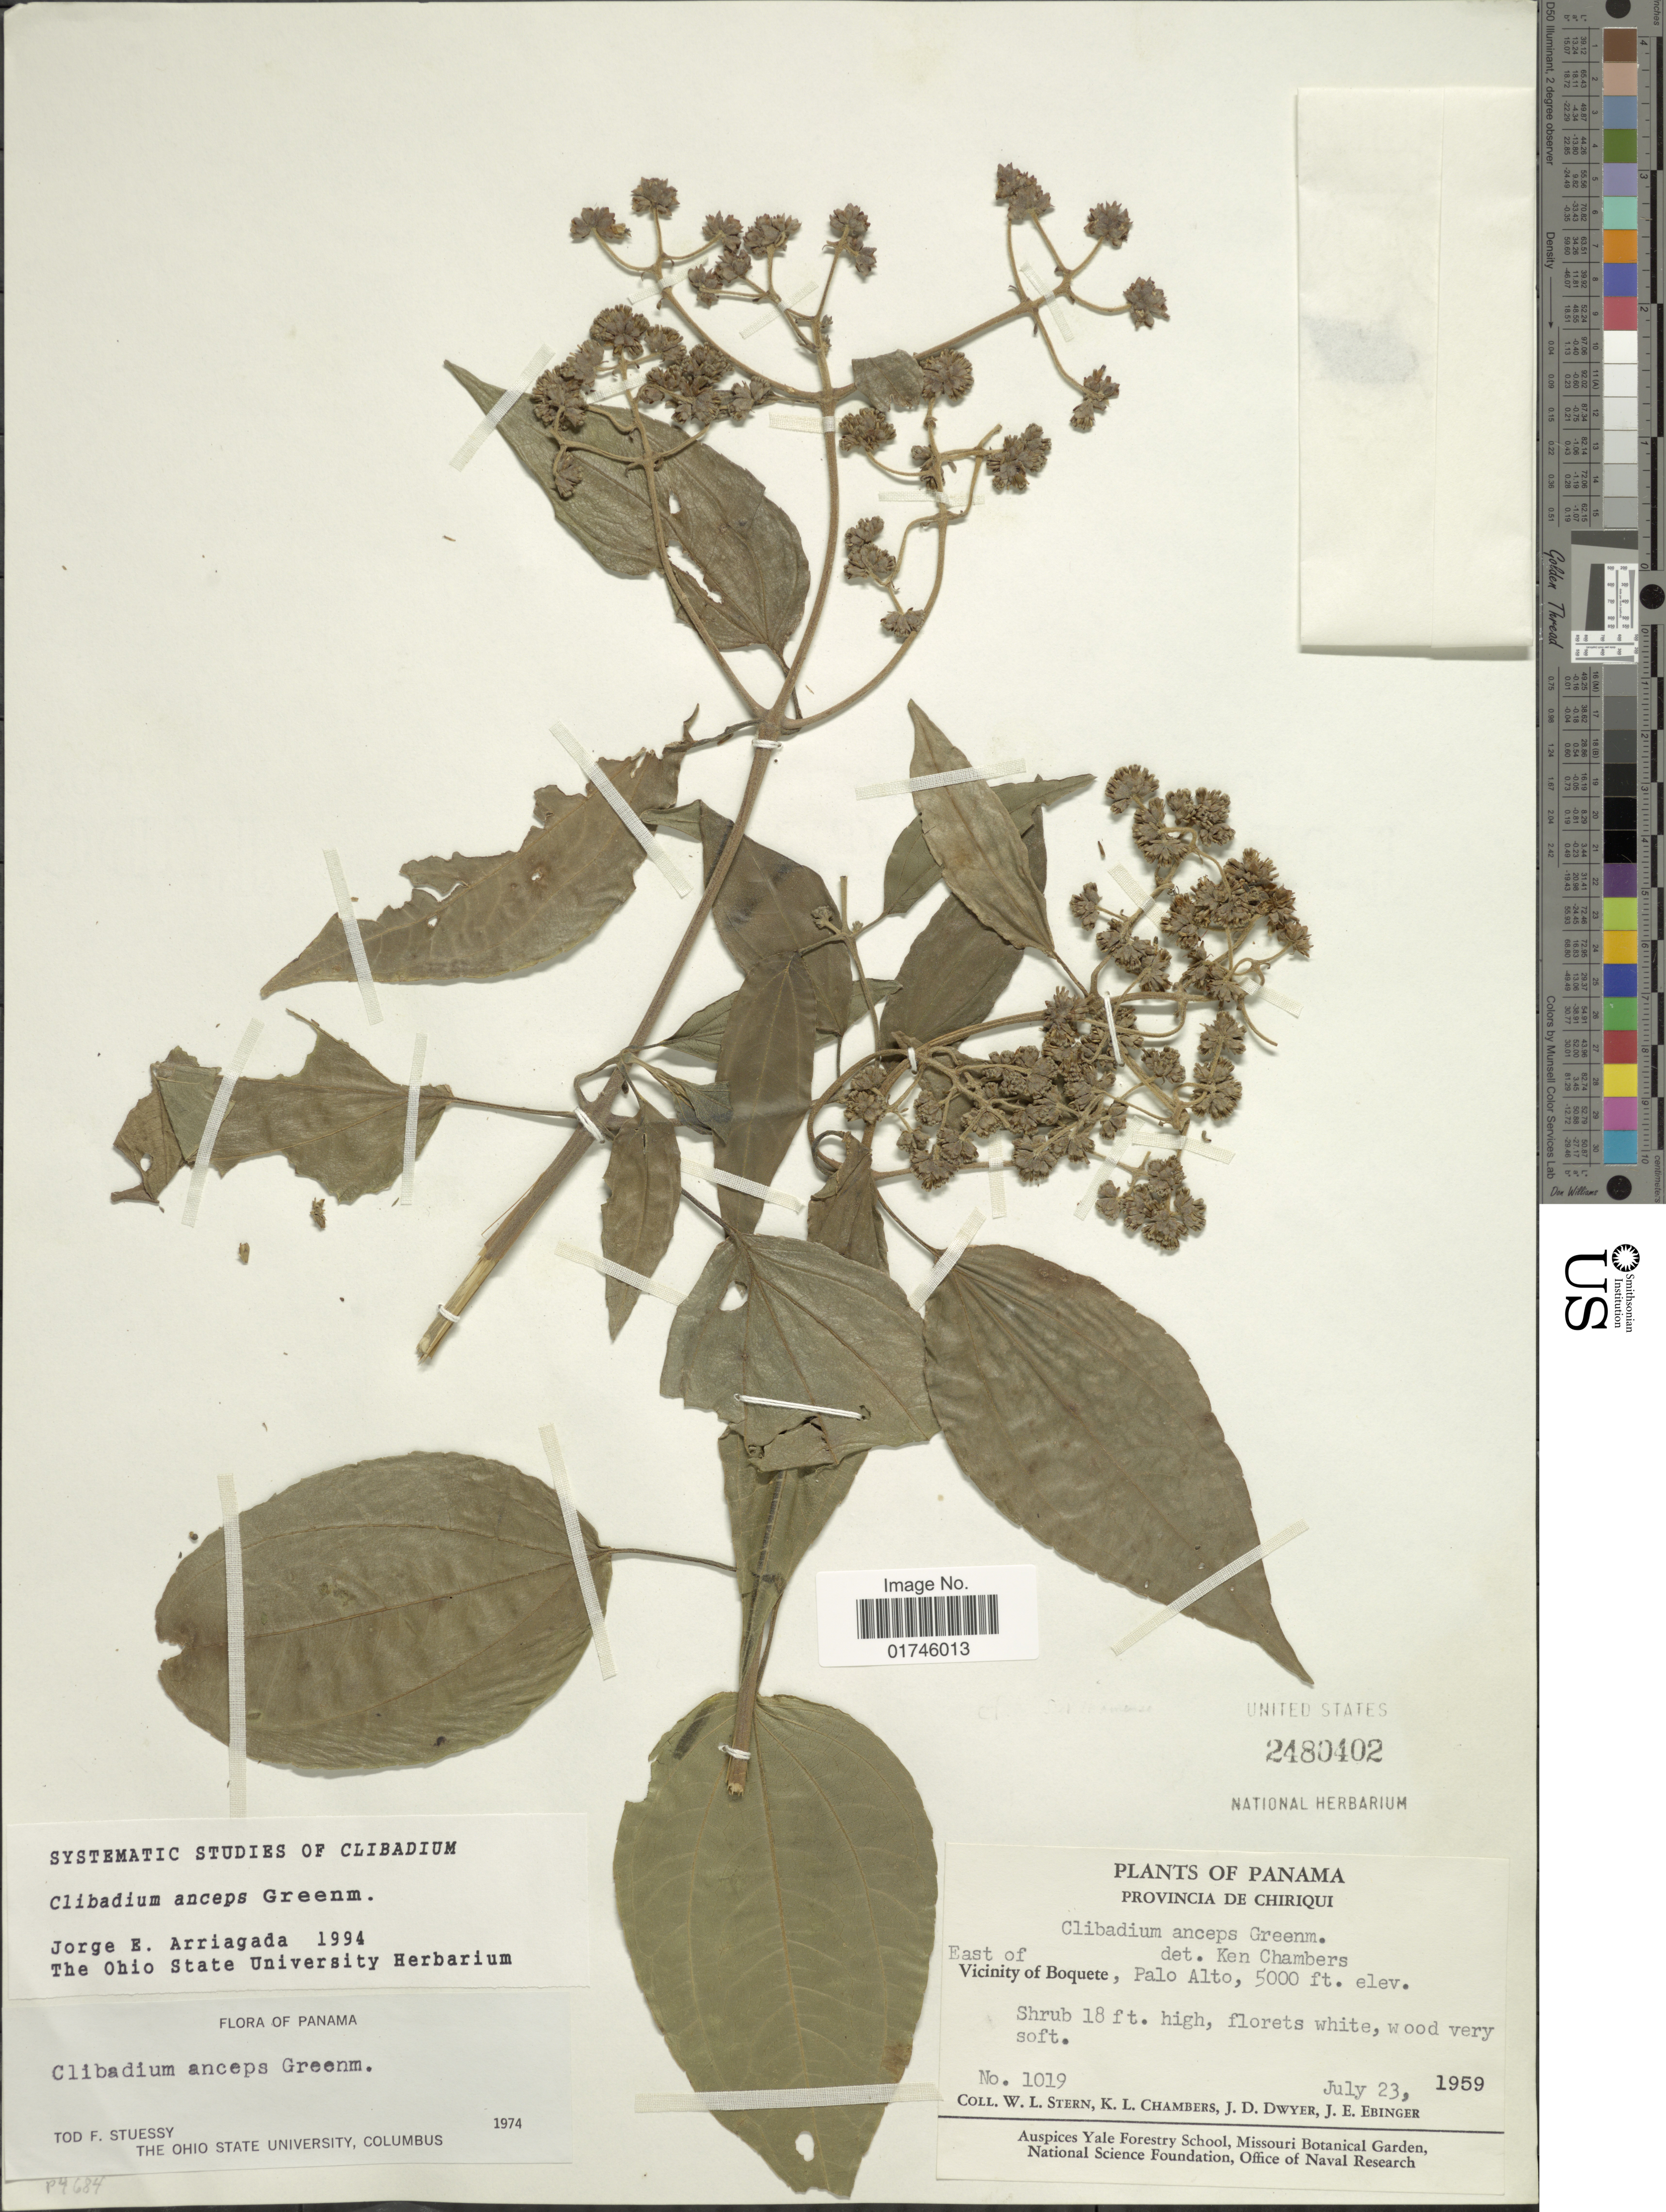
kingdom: Plantae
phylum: Tracheophyta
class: Magnoliopsida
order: Asterales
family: Asteraceae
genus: Clibadium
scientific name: Clibadium anceps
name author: Greenm.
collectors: W. L. Stern, K. Chambers, J. D. Dwyer & J. Ebinger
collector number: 1019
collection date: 1959-07-23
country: Panama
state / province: Chiriqui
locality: Provincde de Chiriqui, East o f Vicinity of Boquete, Palo Alto.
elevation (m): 1524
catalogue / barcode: US 2480402